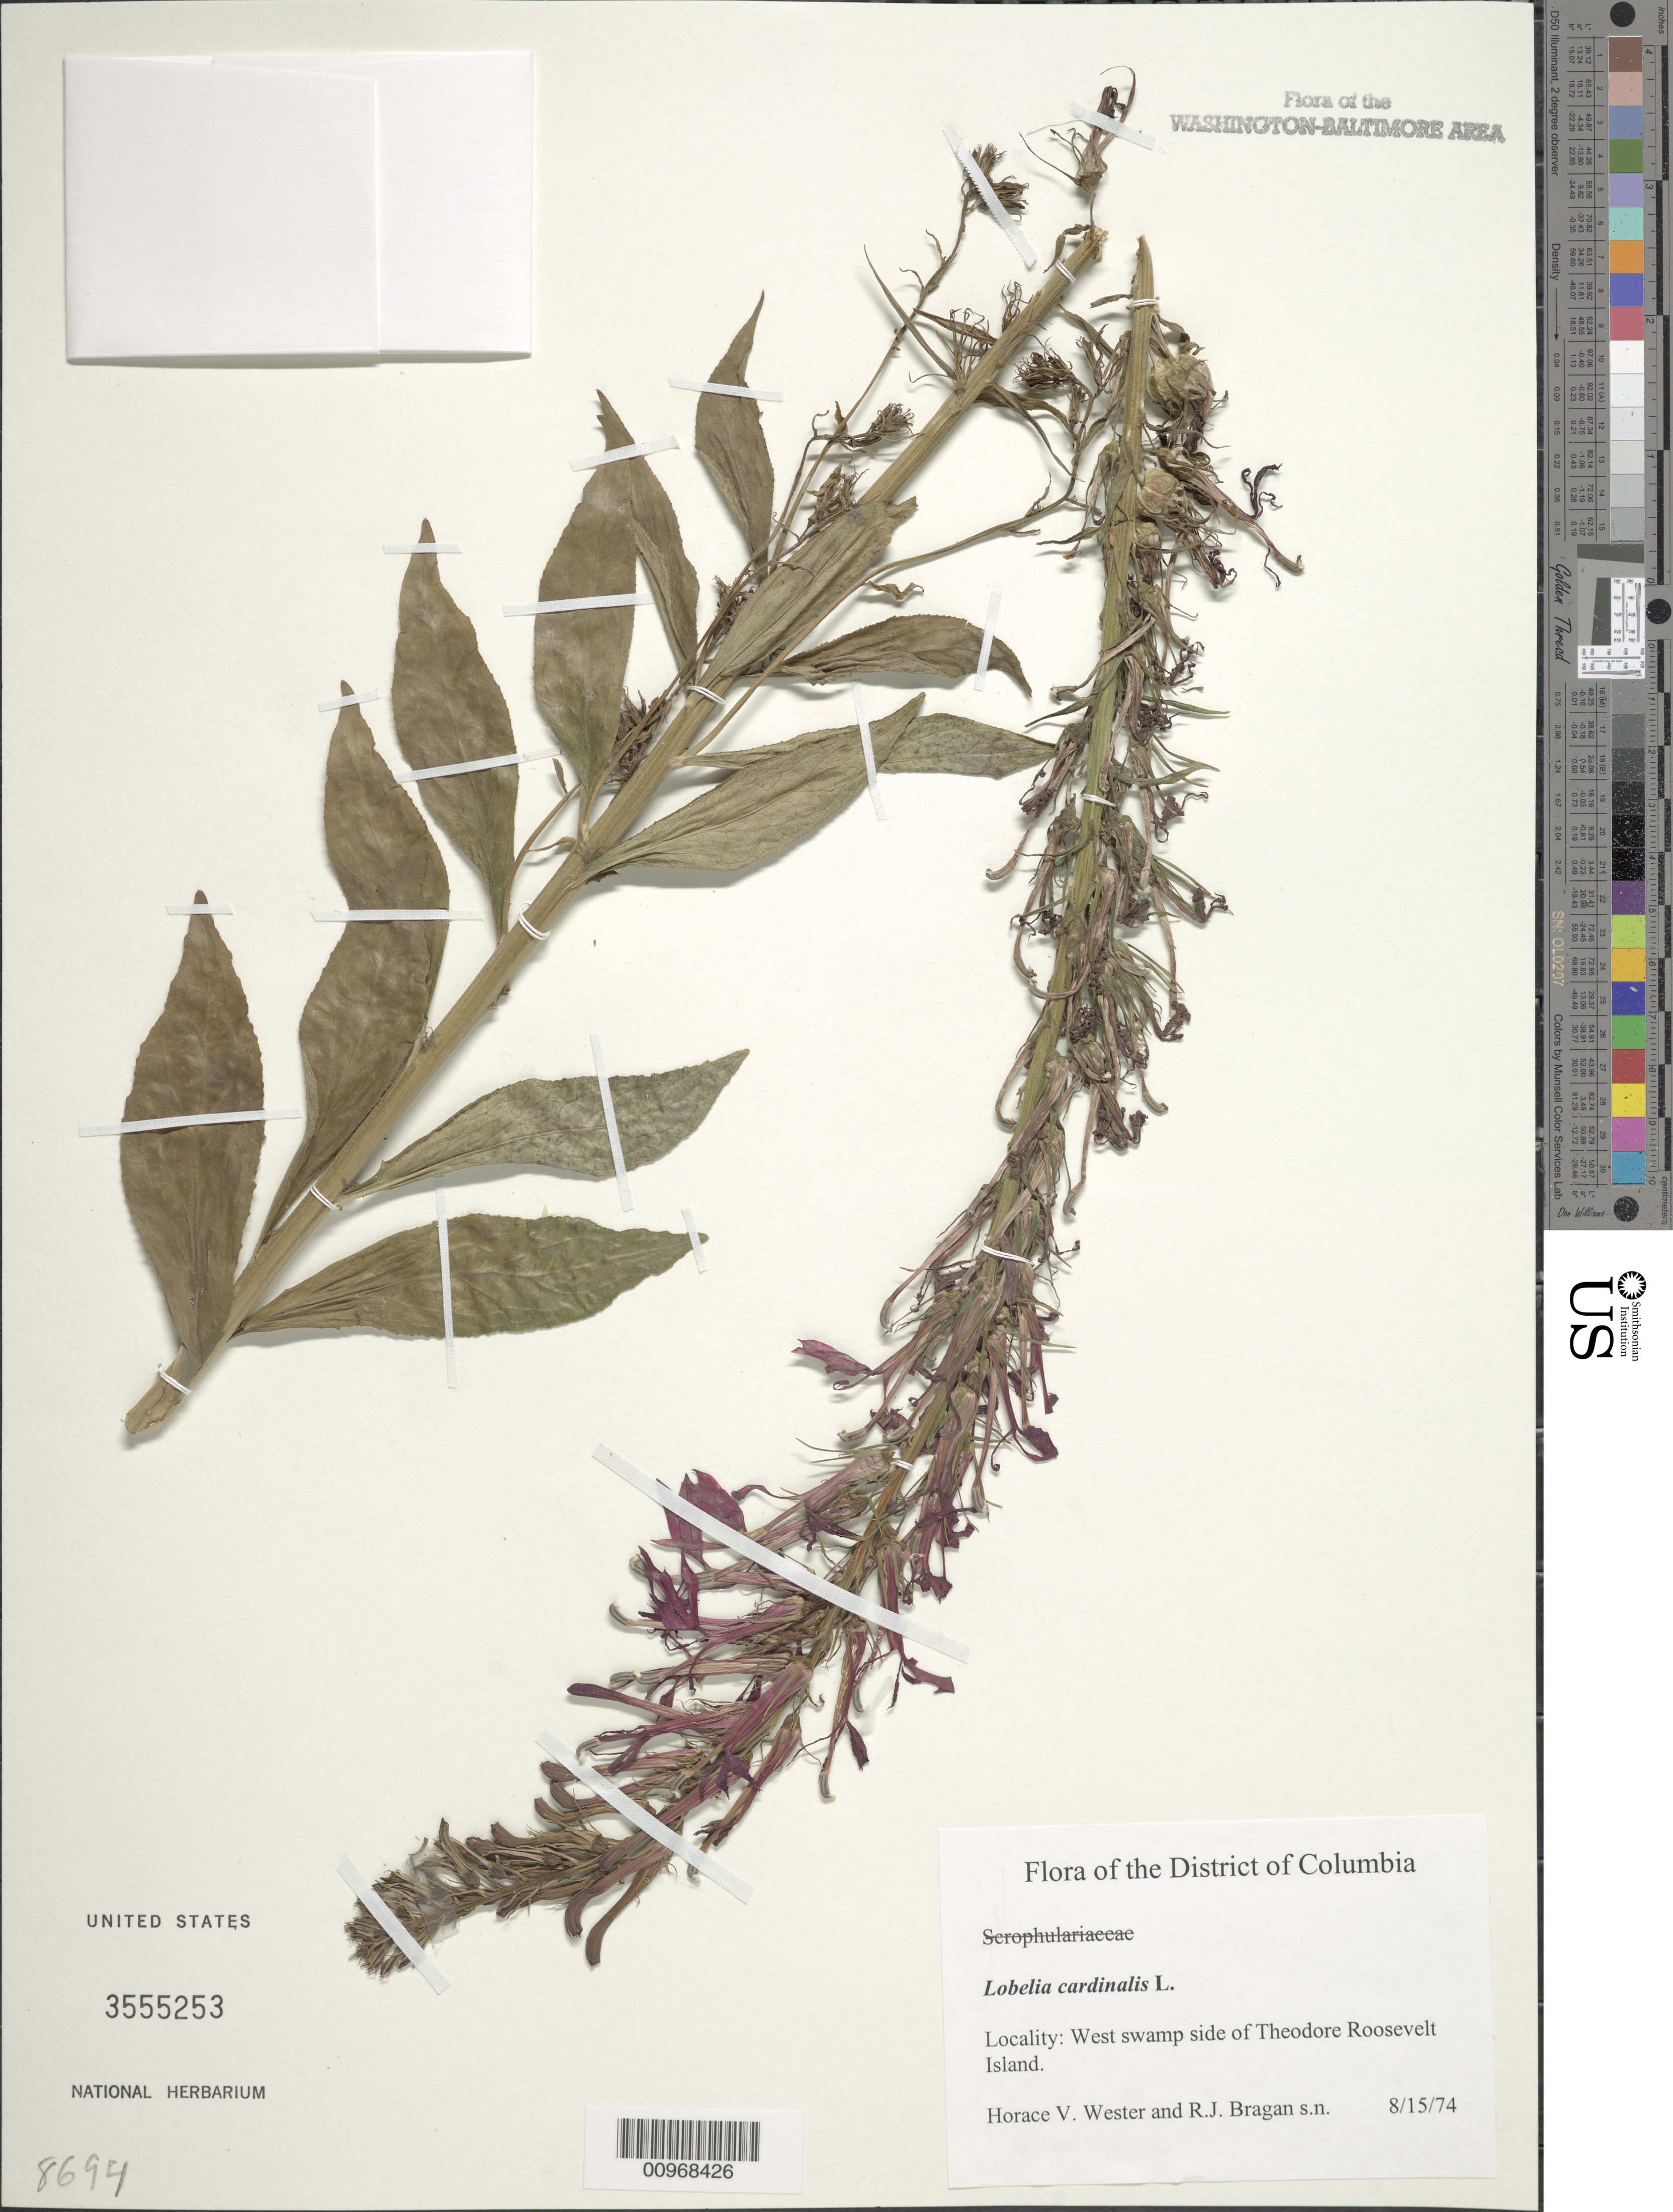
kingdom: Plantae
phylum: Tracheophyta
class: Magnoliopsida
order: Asterales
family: Campanulaceae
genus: Lobelia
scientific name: Lobelia cardinalis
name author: L.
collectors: H. Wester & R. Bragan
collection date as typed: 8/15/74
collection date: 1974-08-15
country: United States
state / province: District of Columbia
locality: West swamp side of Theodore Roosevelt Island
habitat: west swamp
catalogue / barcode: US 3555253